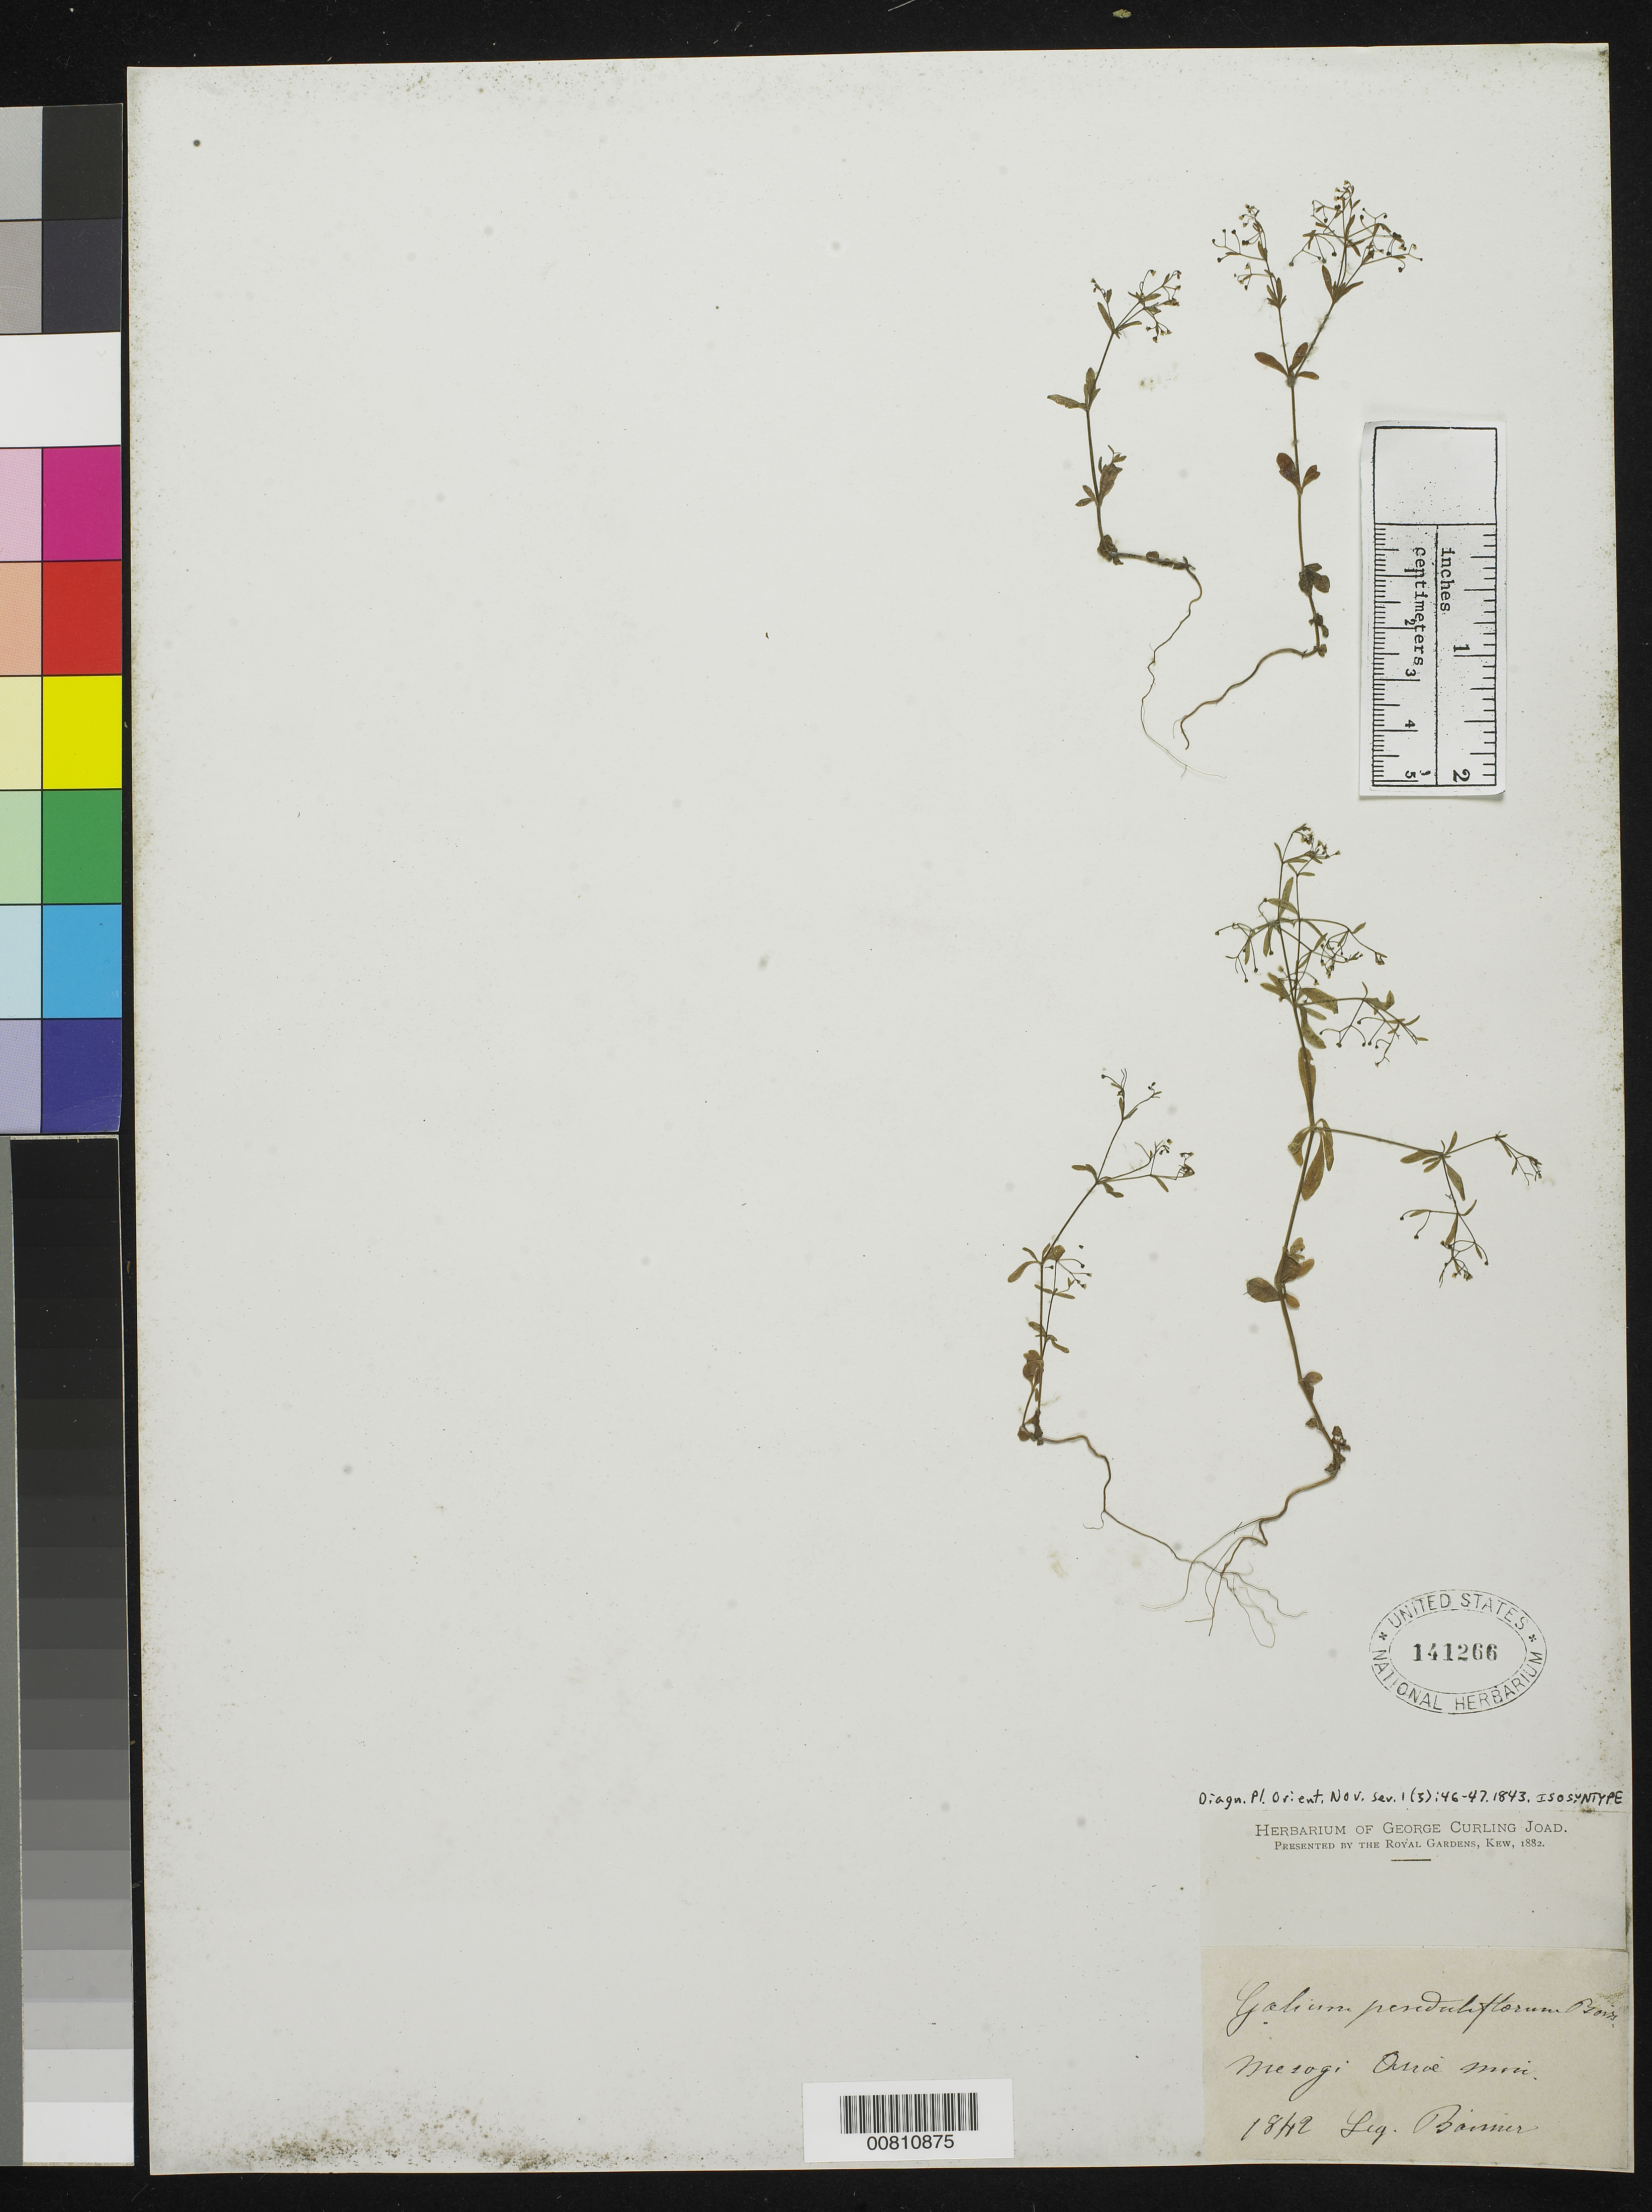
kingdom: Plantae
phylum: Tracheophyta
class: Magnoliopsida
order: Gentianales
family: Rubiaceae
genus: Galium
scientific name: Galium penduliflorum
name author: Boiss.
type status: Syntype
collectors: P. Boissier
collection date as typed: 1842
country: Turkey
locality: Mesogi.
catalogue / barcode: US 141266